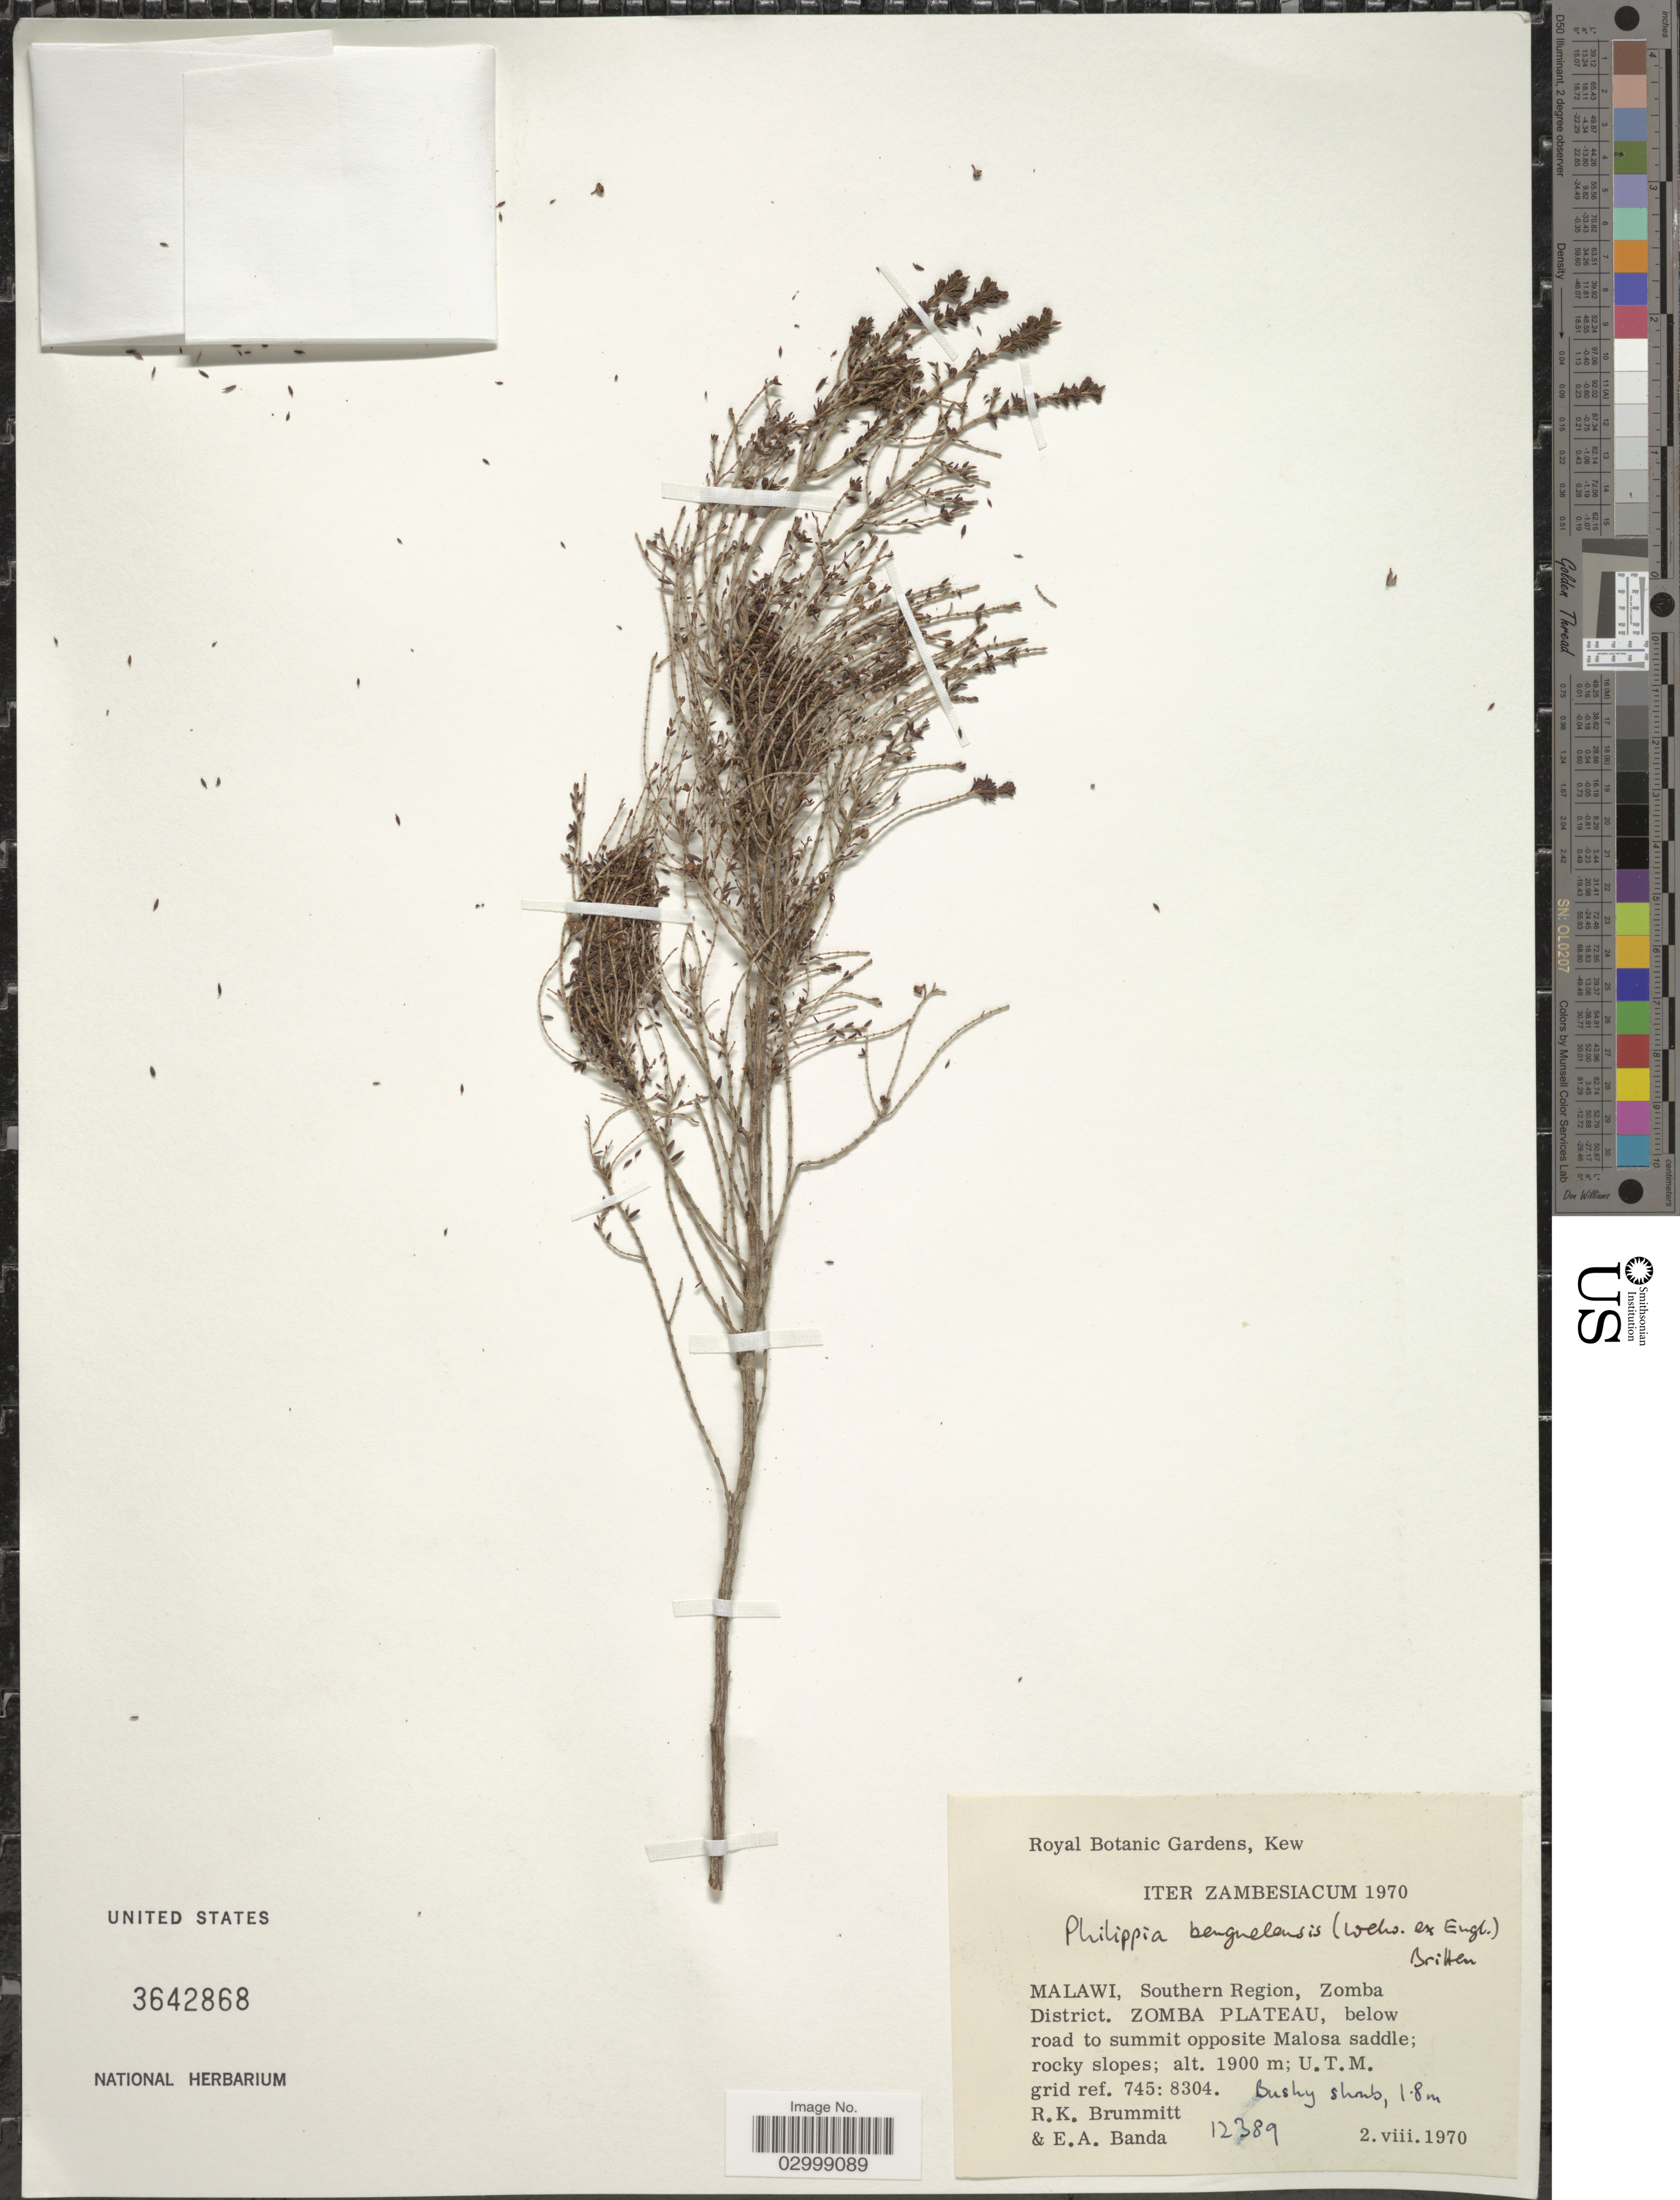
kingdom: Plantae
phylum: Tracheophyta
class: Magnoliopsida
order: Ericales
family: Ericaceae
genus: Philippia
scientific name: Philippia benguelensis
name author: (Welw. ex Engl.) Britten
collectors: R. K. Brummitt & E. Banda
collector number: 12389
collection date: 1970-08-02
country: Malawi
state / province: Southern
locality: Southern Region, Zomba District, Zomba Plateau, below road to summit opposite Malosa saddle.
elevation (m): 1900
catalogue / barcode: US 3642868